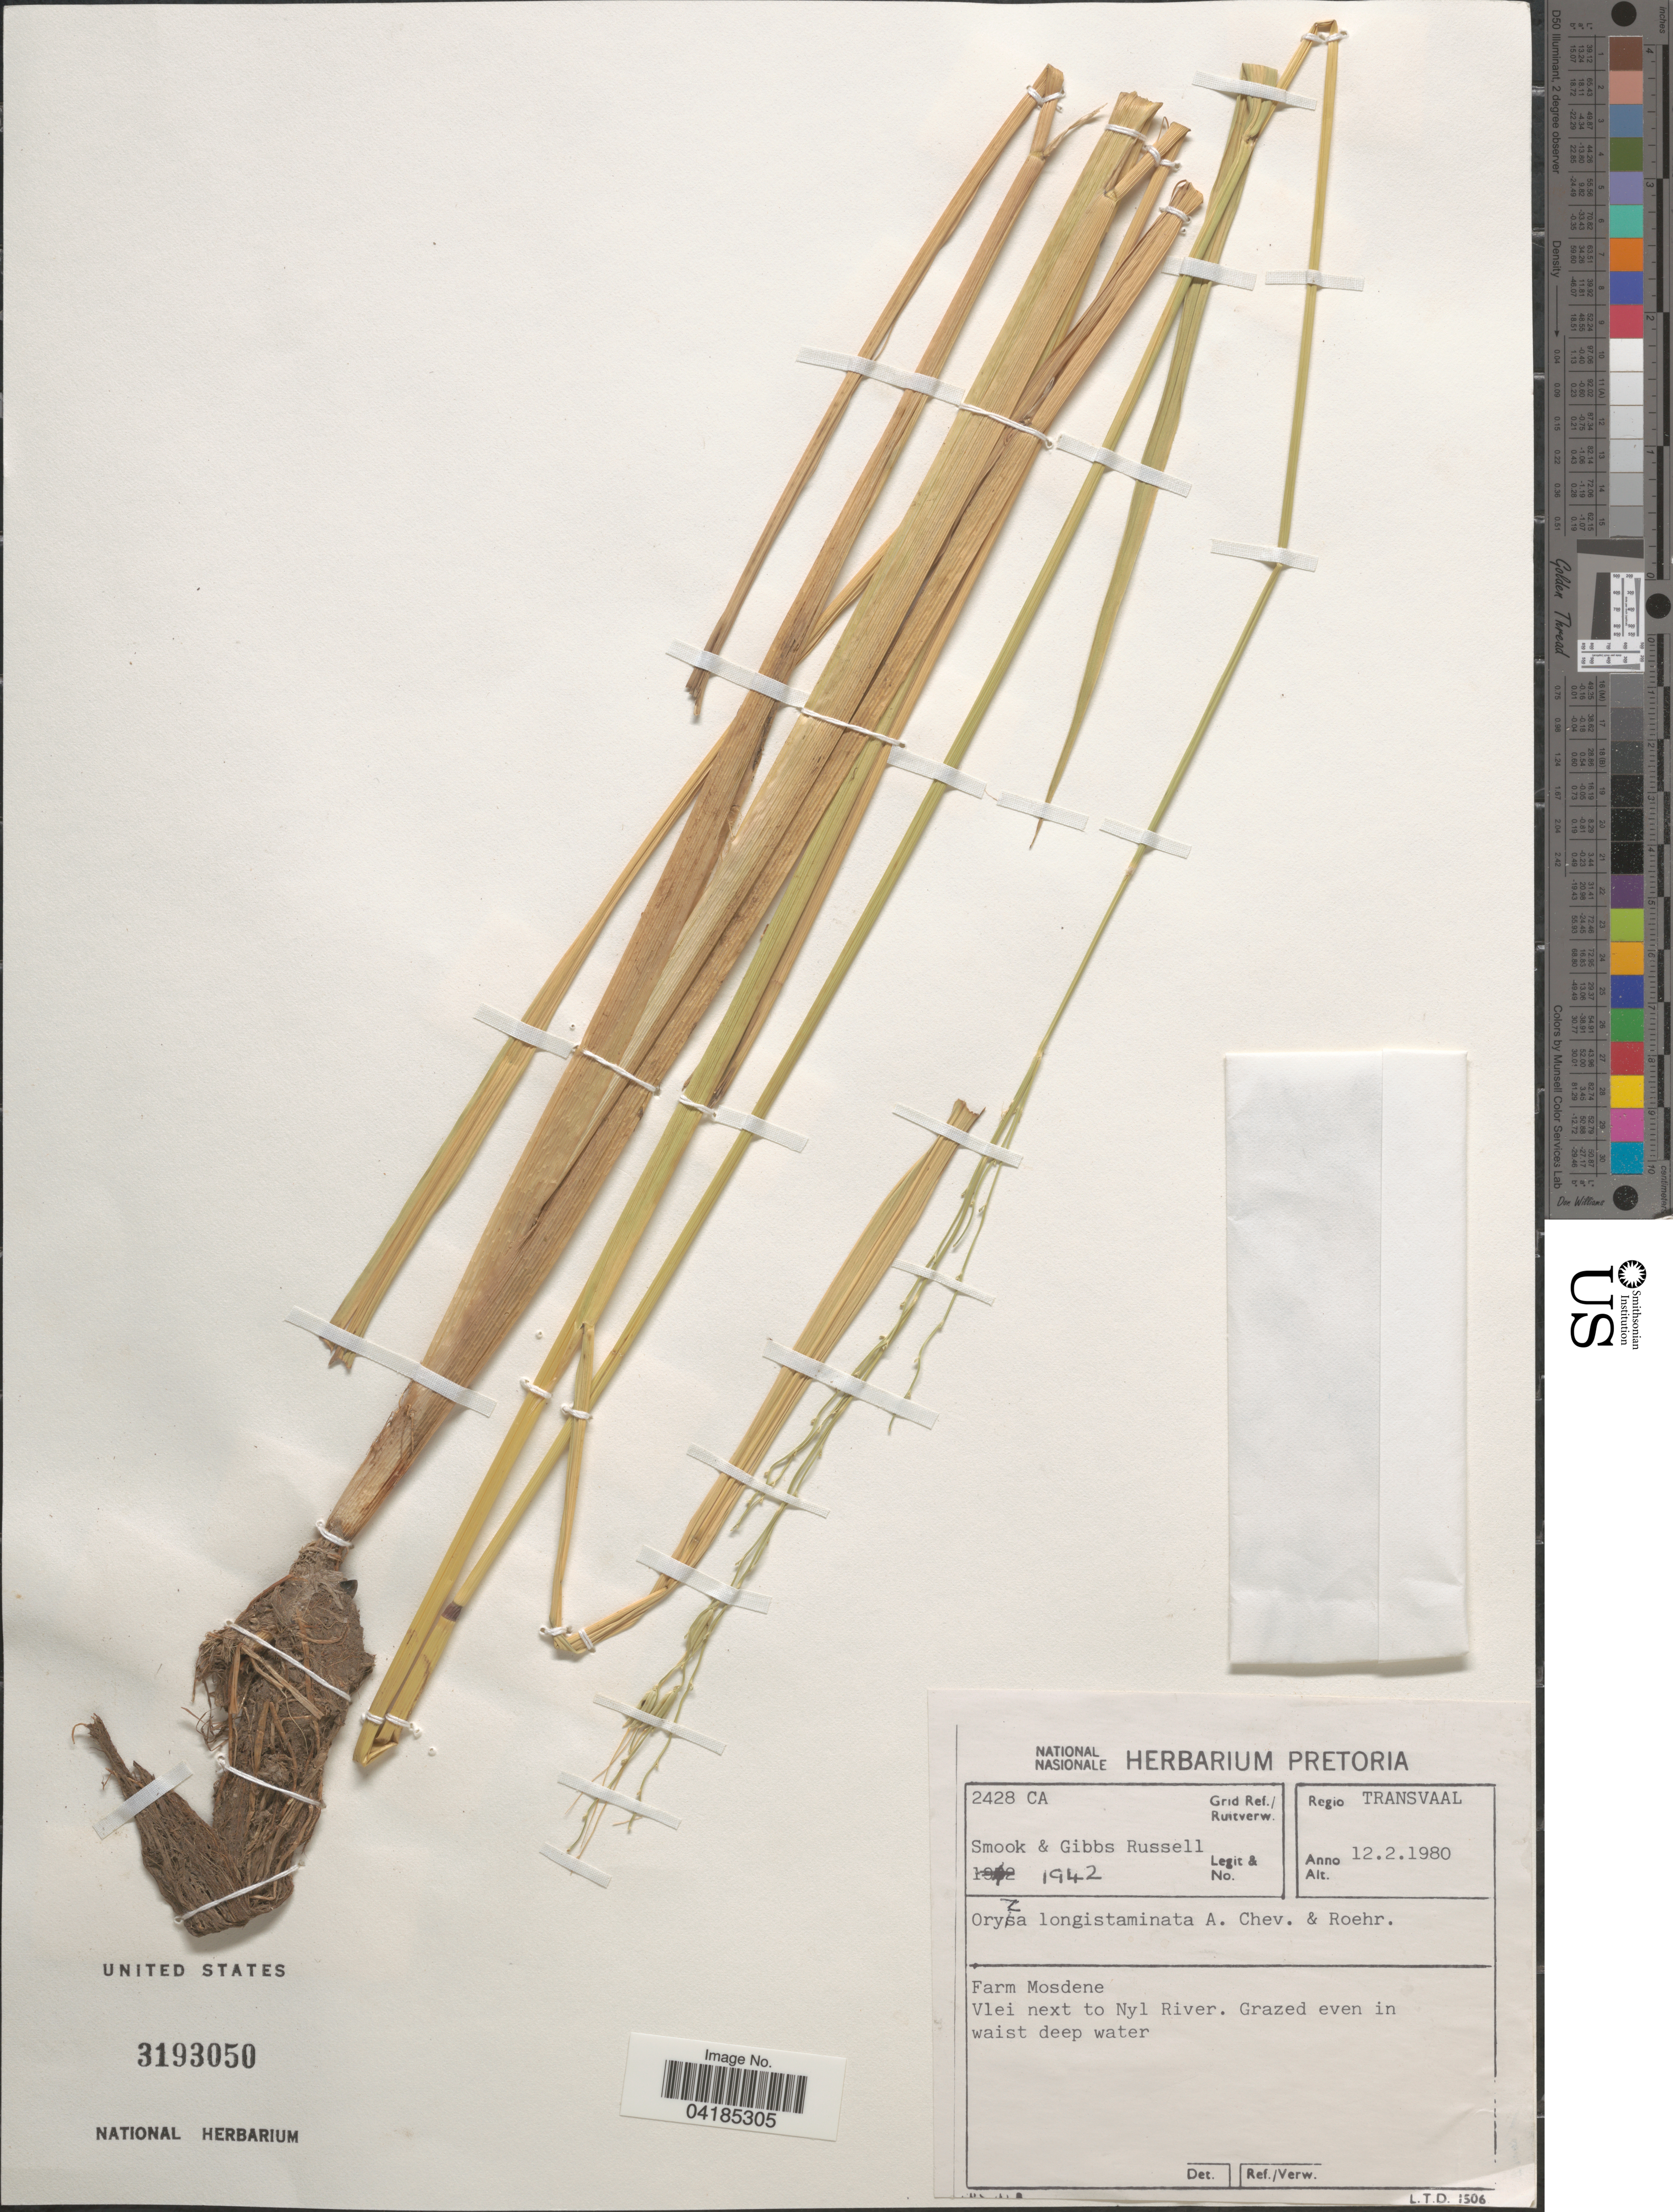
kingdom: Plantae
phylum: Tracheophyta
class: Liliopsida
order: Poales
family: Poaceae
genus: Oryza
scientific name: Oryza longistaminata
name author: A. Chev. & Roehr.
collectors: Smook & G. Russell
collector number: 1942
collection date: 1980-02-12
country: South Africa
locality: Grid Ref./Ruitverw. Regio Transvaal. Farm Mosdene. Vlei next to Nyl River. 2828 CA.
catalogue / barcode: US 3193050